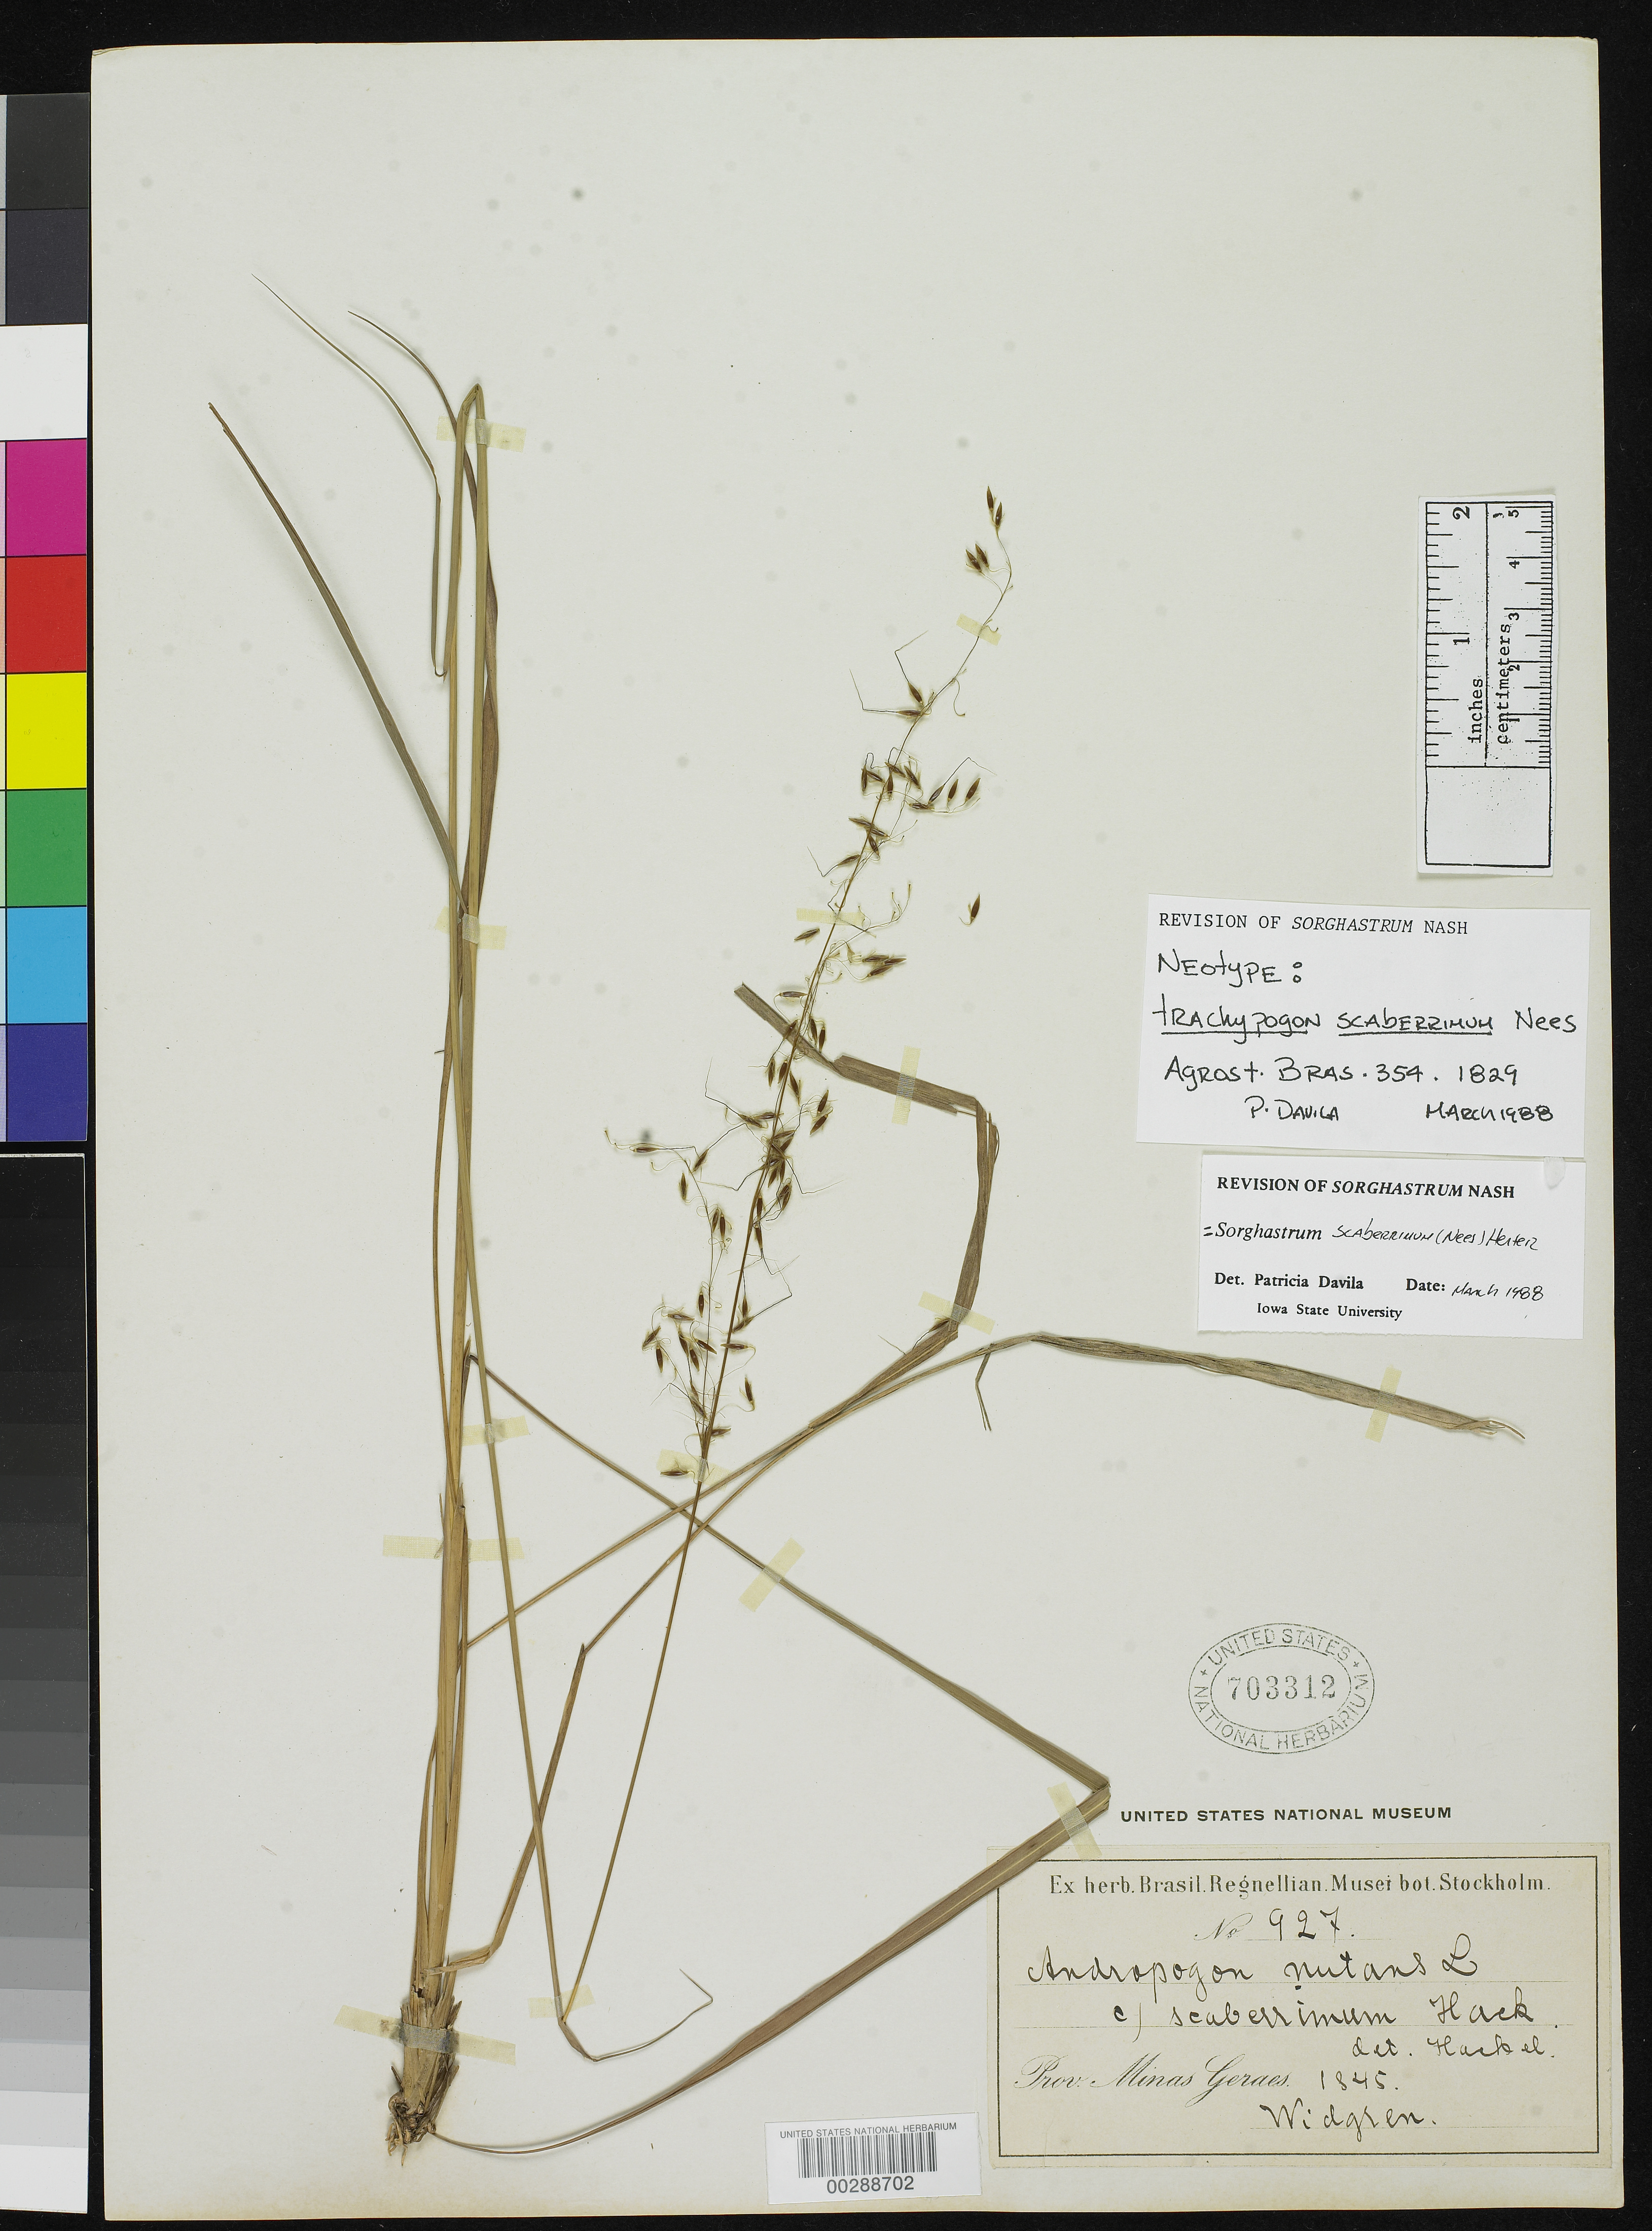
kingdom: Plantae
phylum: Tracheophyta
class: Liliopsida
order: Poales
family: Poaceae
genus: Trachypogon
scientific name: Trachypogon scaberrimus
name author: Nees in Mart.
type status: Neotype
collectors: J. Widgren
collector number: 927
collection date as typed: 1845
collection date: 1845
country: Brazil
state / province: Minas Gerais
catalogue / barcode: US 703312